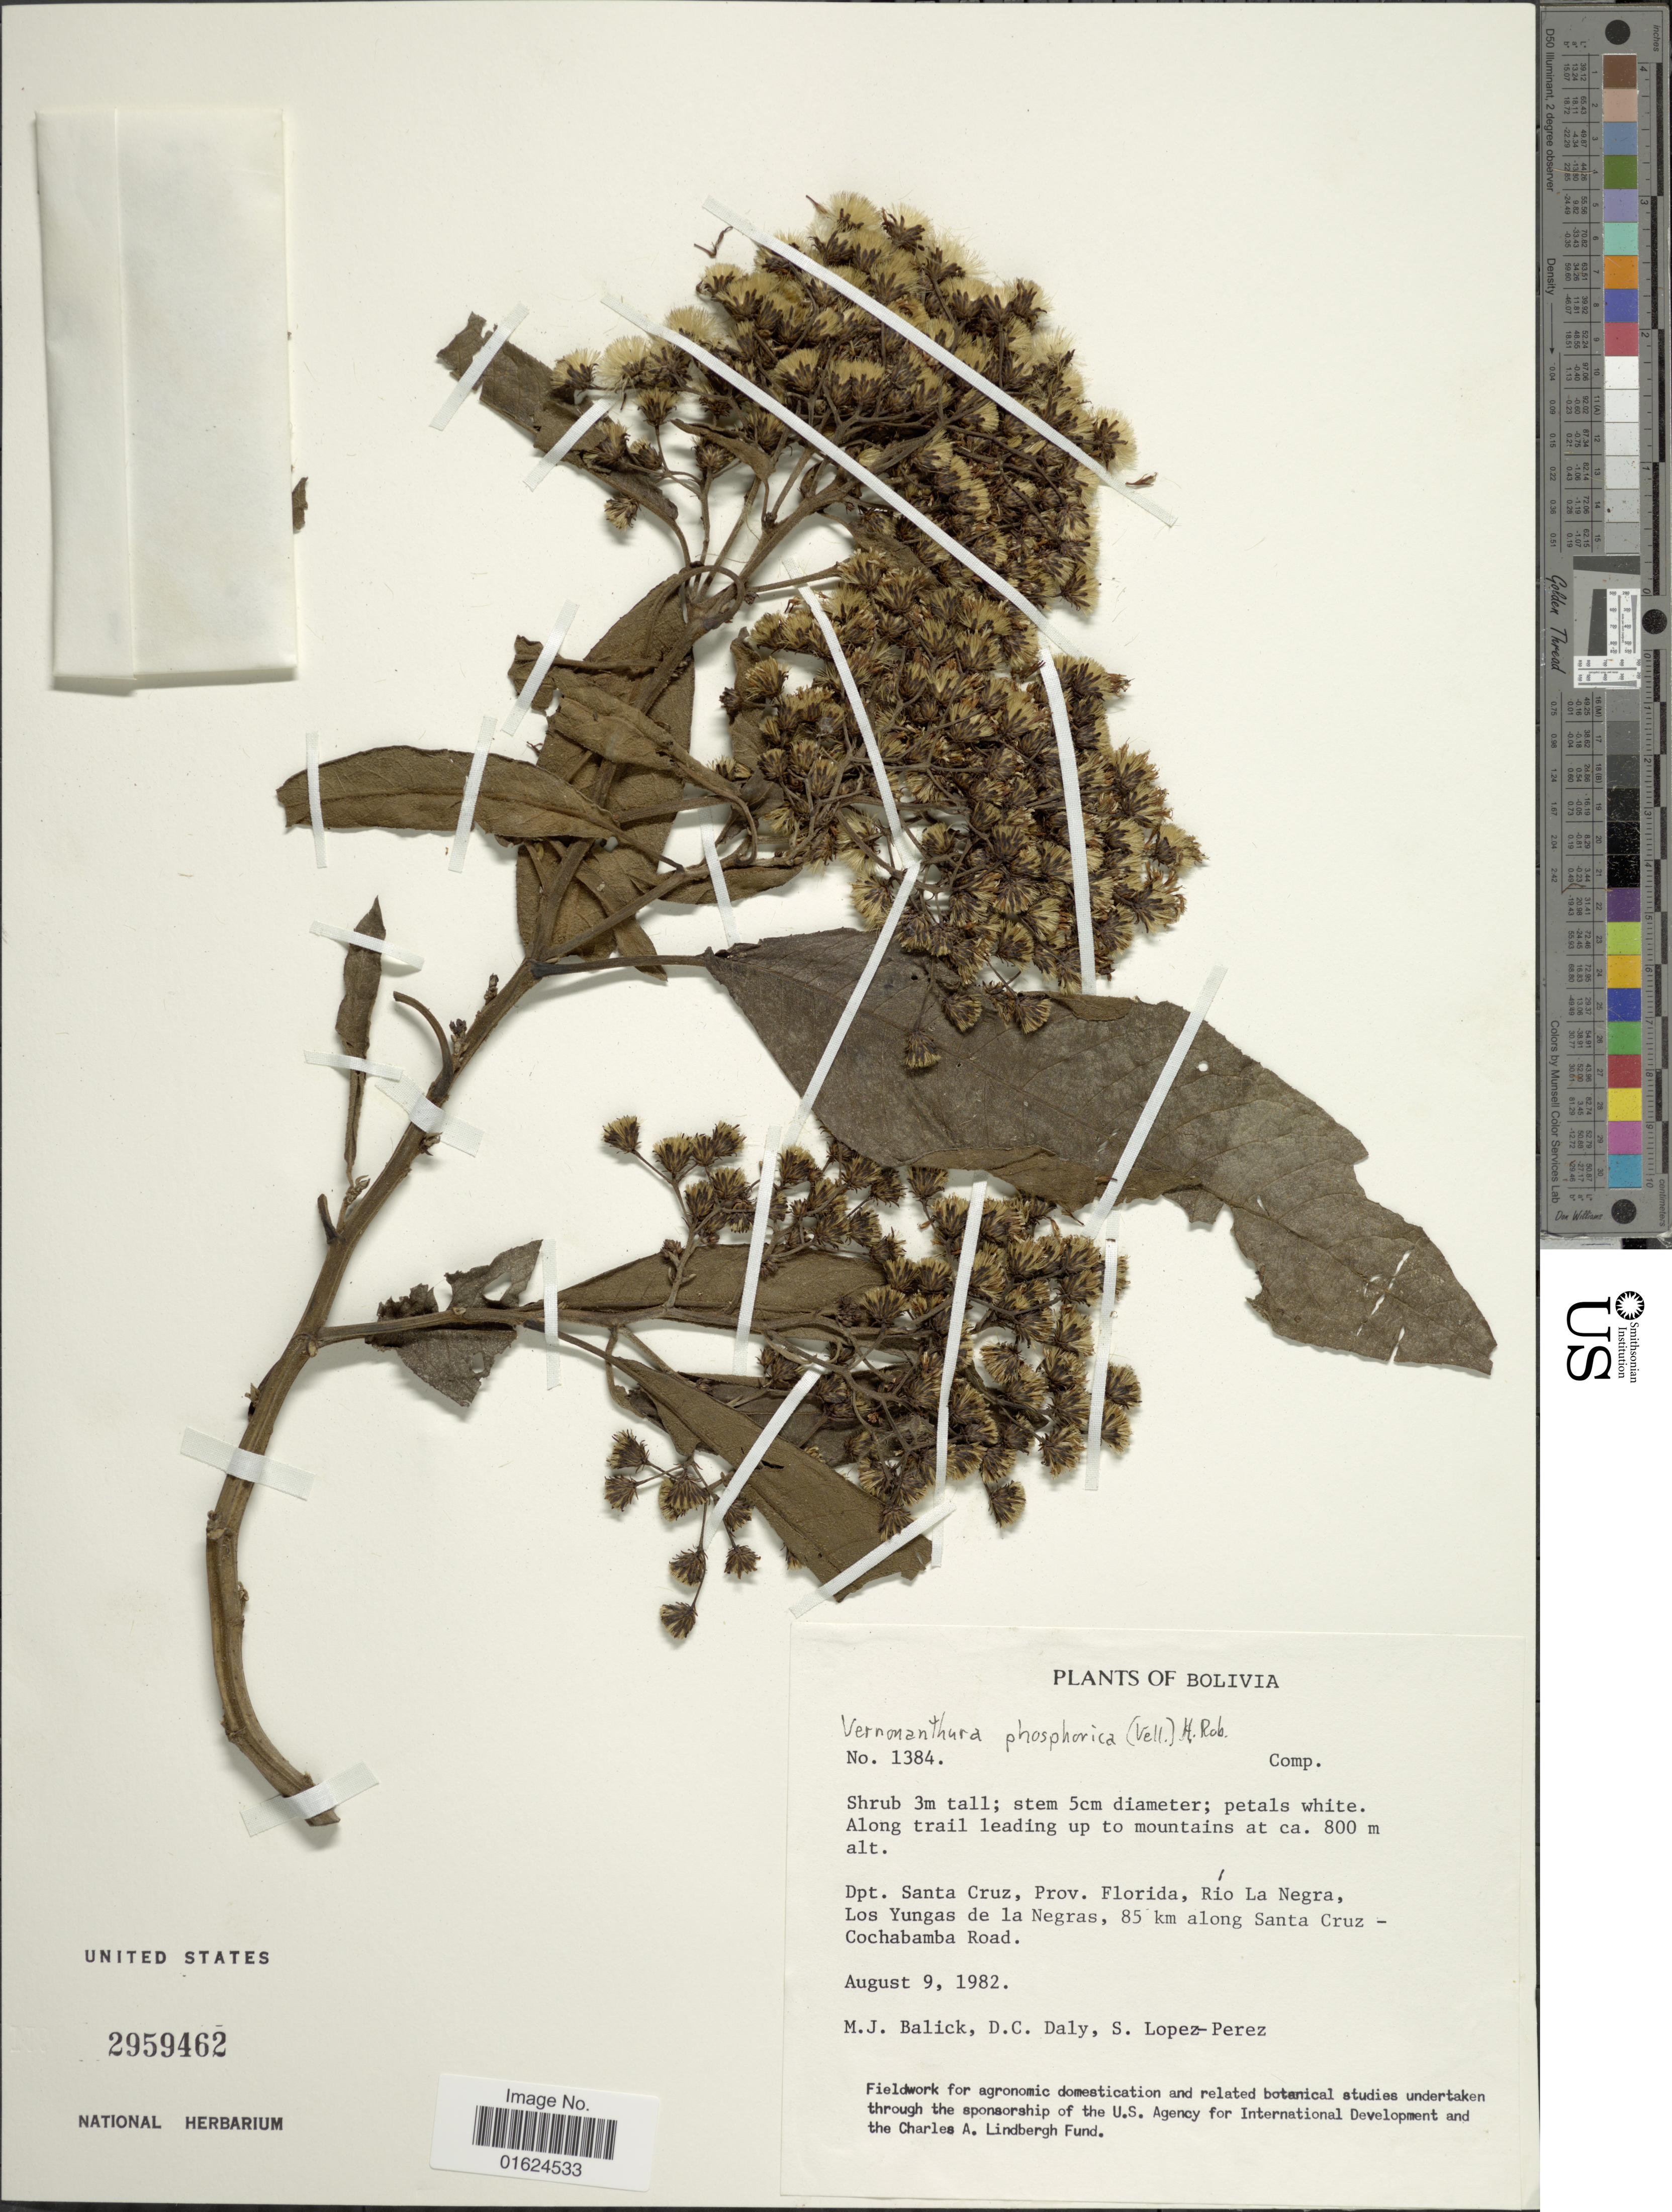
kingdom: Plantae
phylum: Tracheophyta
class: Magnoliopsida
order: Asterales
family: Asteraceae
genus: Vernonanthura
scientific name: Vernonanthura pinguis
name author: (Griseb.) H. Rob.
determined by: Renon, Polla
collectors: M. J. Balick, D. C. Daly & S. Lopez-Perez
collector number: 1384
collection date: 1982-08-09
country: Bolivia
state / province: Santa Cruz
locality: Dpt. Santa Cruz, Prov. Florida, Rio La Negra, Los Yungas de la Negra,85 km along Santa Cruz - Cochabamba Road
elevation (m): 800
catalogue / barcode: US 2959462